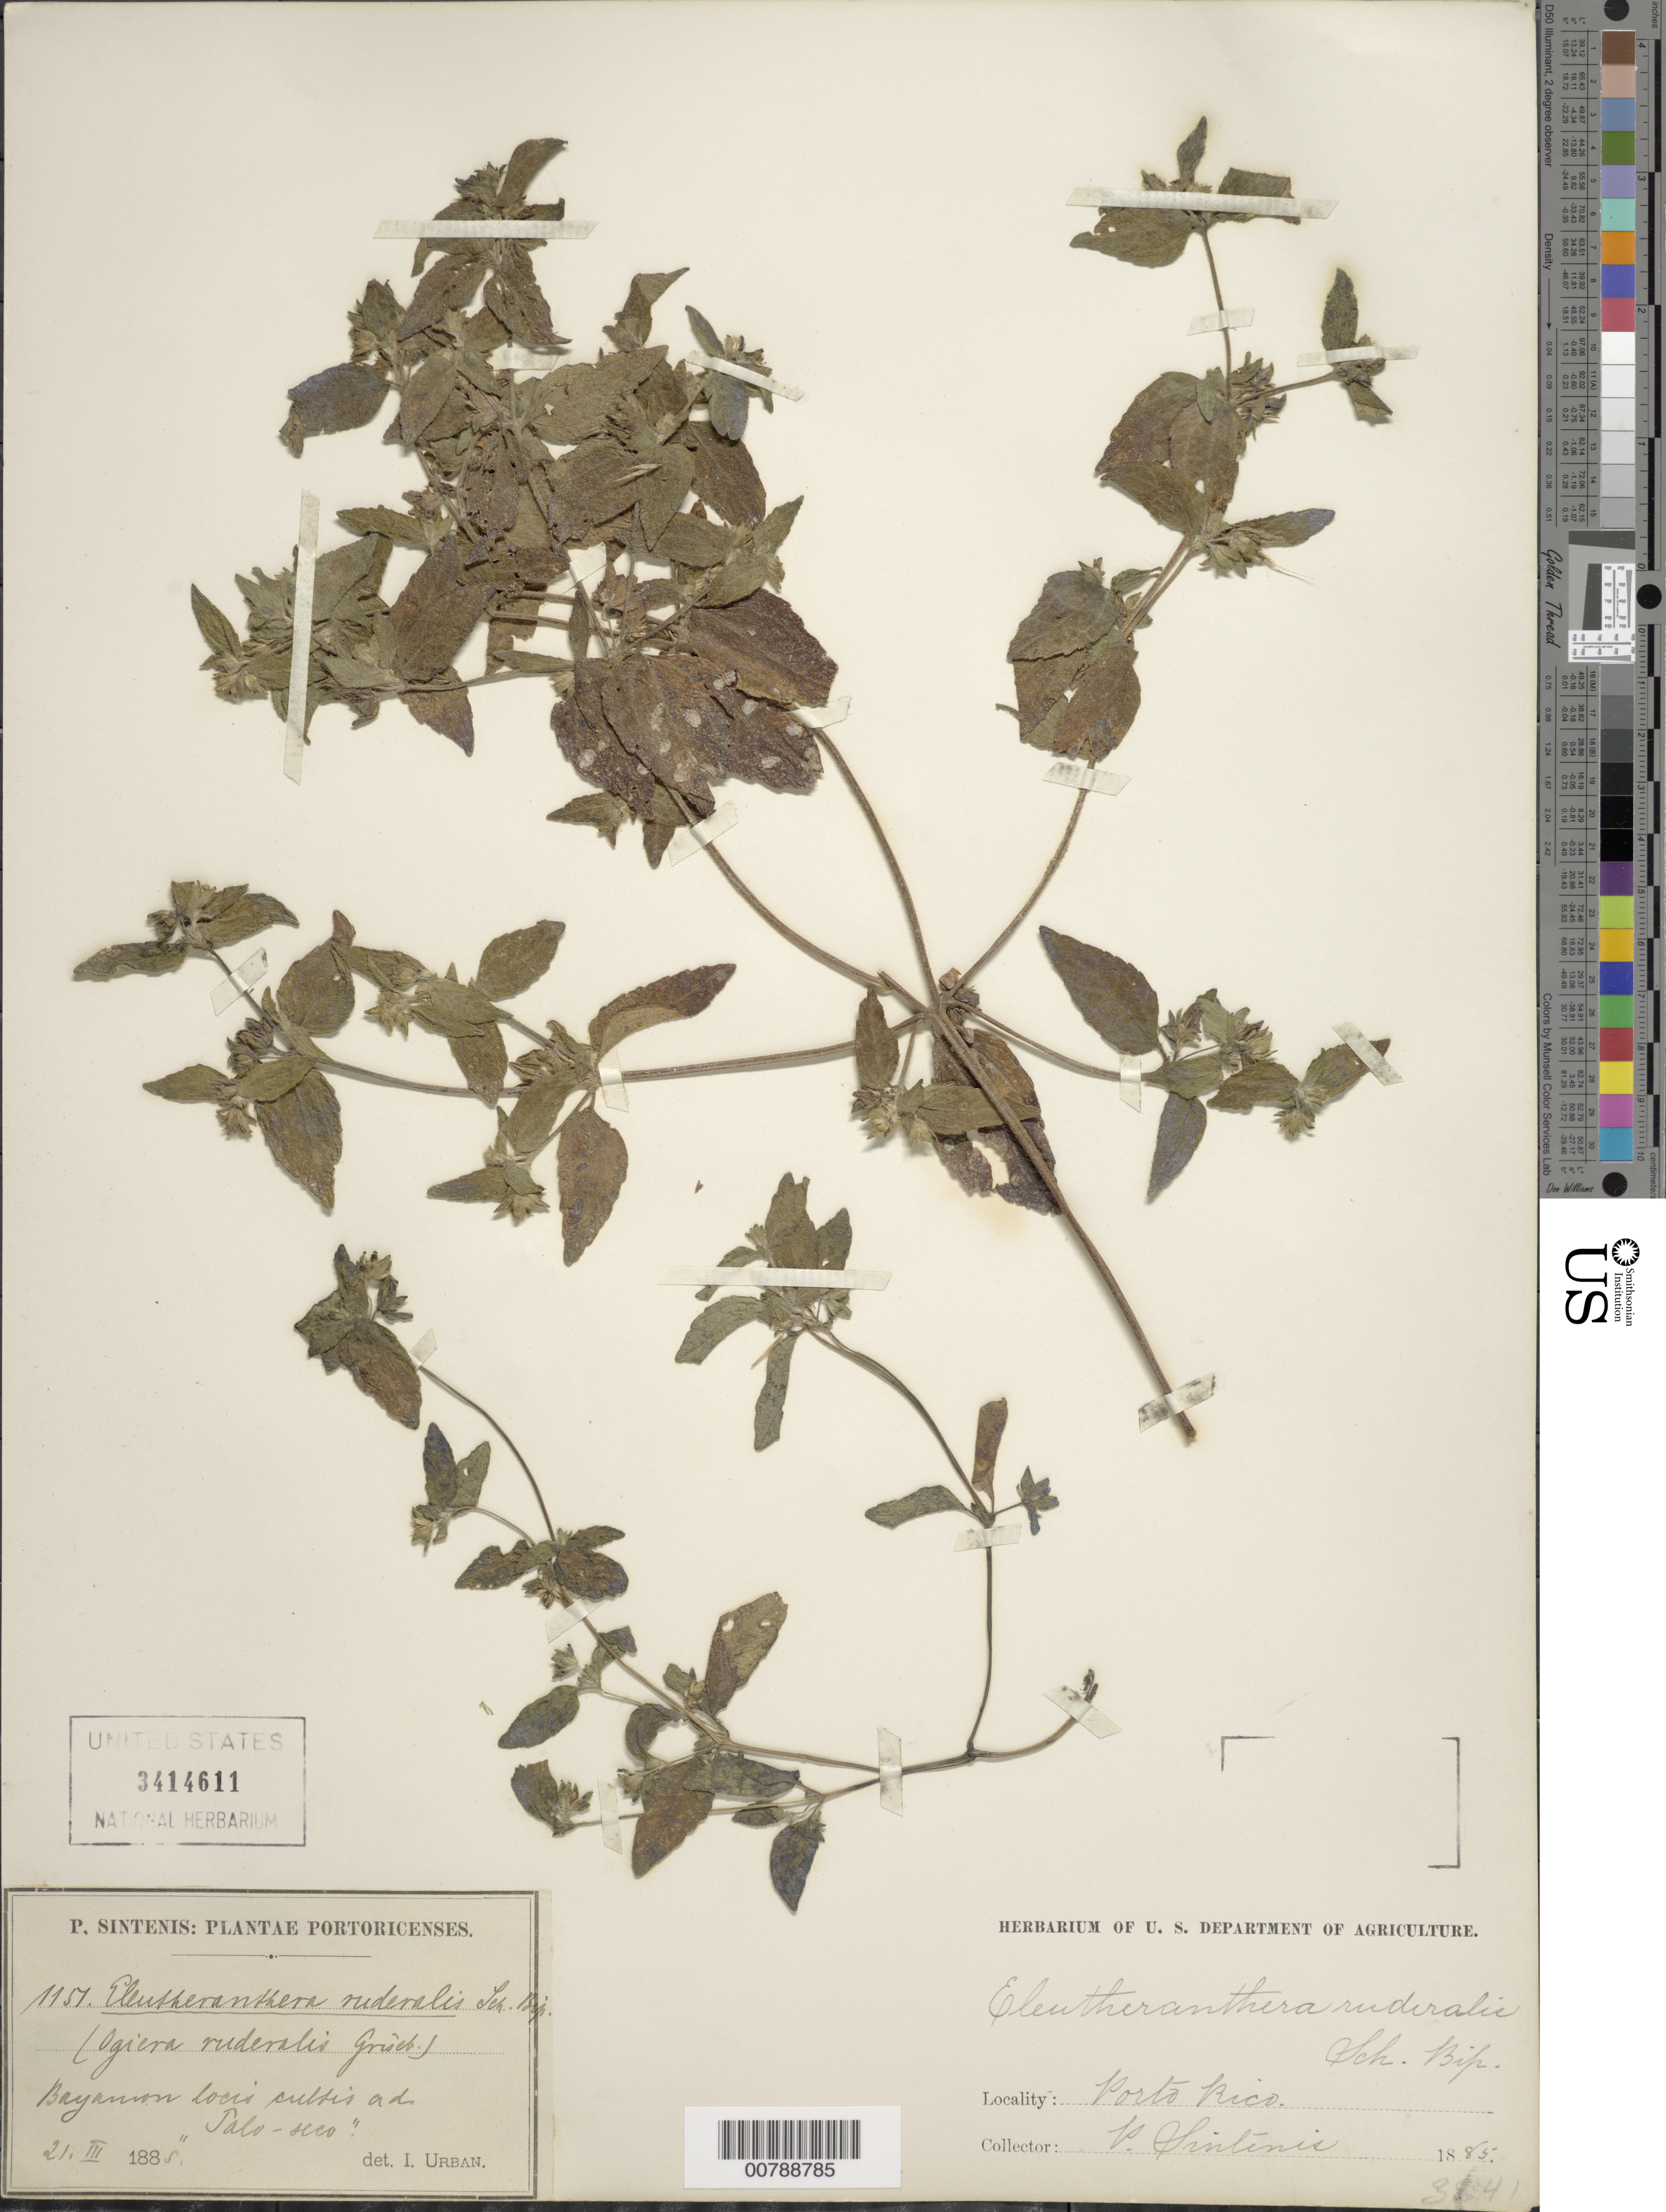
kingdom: Plantae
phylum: Tracheophyta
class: Magnoliopsida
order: Asterales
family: Asteraceae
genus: Eleutheranthera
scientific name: Eleutheranthera ruderalis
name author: (Sw.) Sch. Bip.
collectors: P. Sintenis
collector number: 1151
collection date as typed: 21 Mar 1885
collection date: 1885-03-21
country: Puerto Rico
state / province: Bayamón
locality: Bayamon locis cultis ad "Palo-Seco"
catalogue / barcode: US 3414611